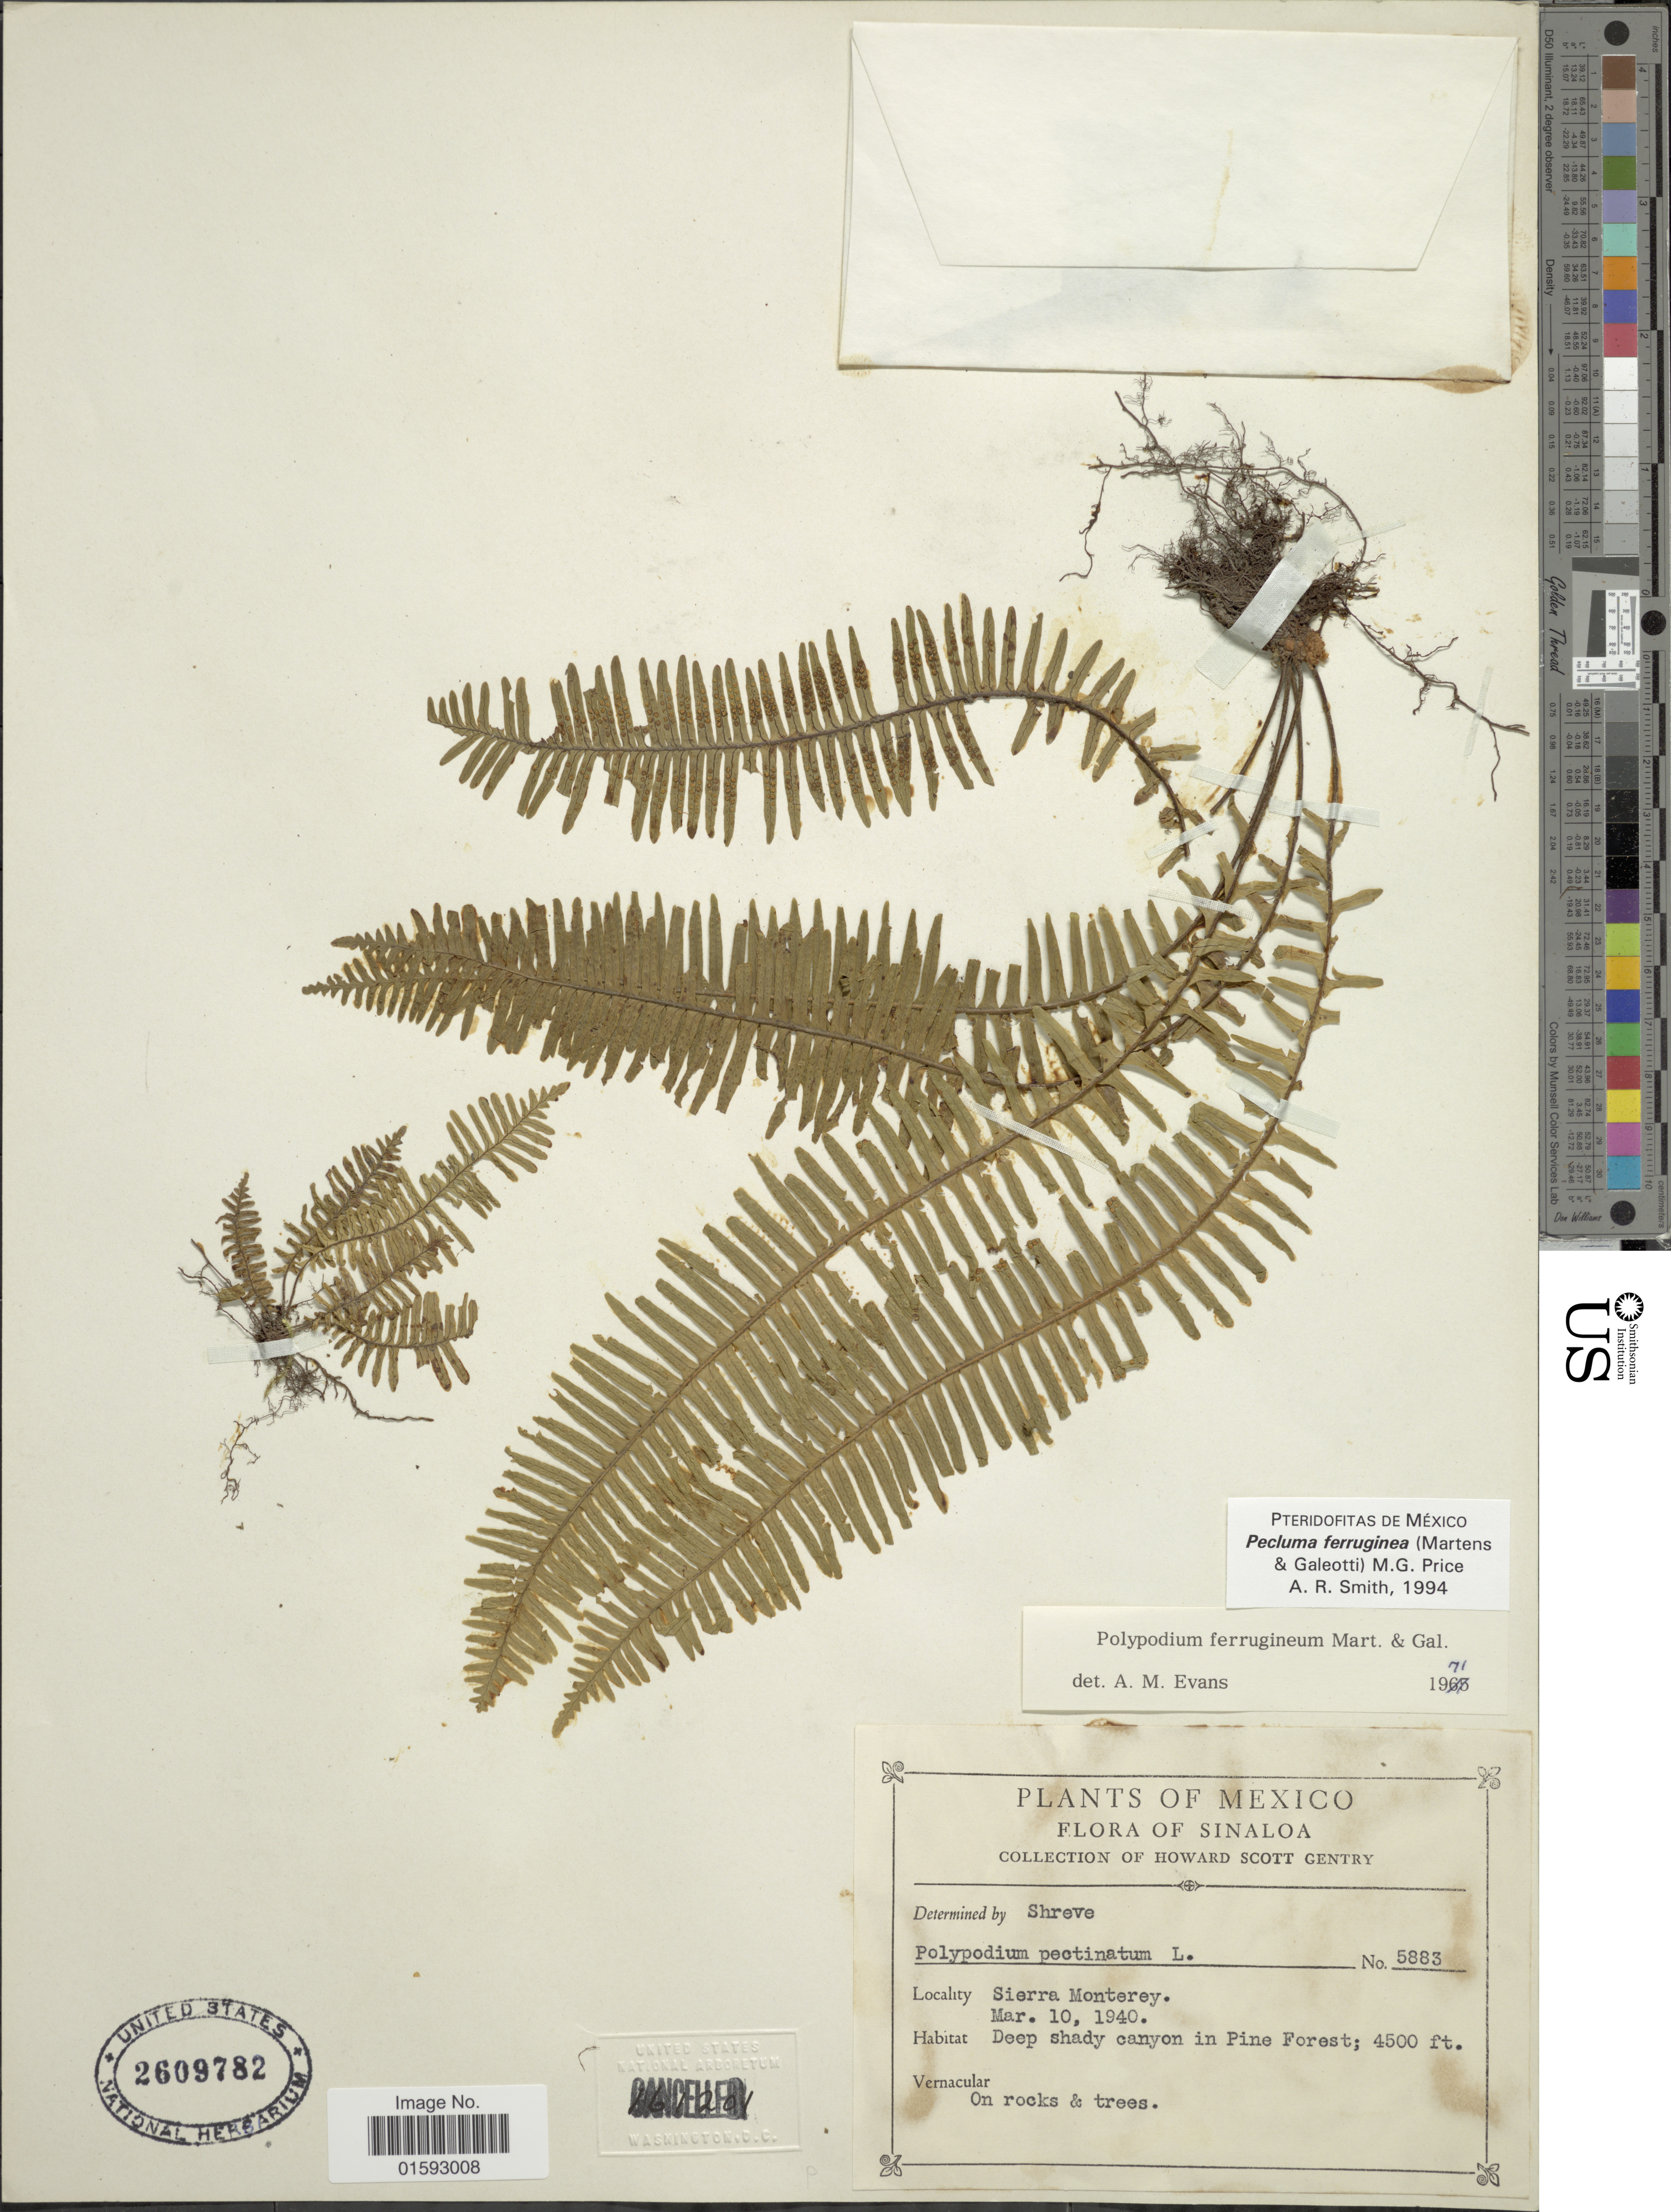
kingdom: Plantae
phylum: Tracheophyta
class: Polypodiopsida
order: Polypodiales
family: Polypodiaceae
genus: Pecluma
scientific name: Pecluma ferruginea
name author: (M. Martens & Galeotti) Price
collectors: H. S. Gentry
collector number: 5883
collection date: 1940-03-10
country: Mexico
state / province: Sinaloa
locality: Sierra Monterey, Deep shady canyon in Pine forest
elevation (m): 1372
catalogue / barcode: US 2609782